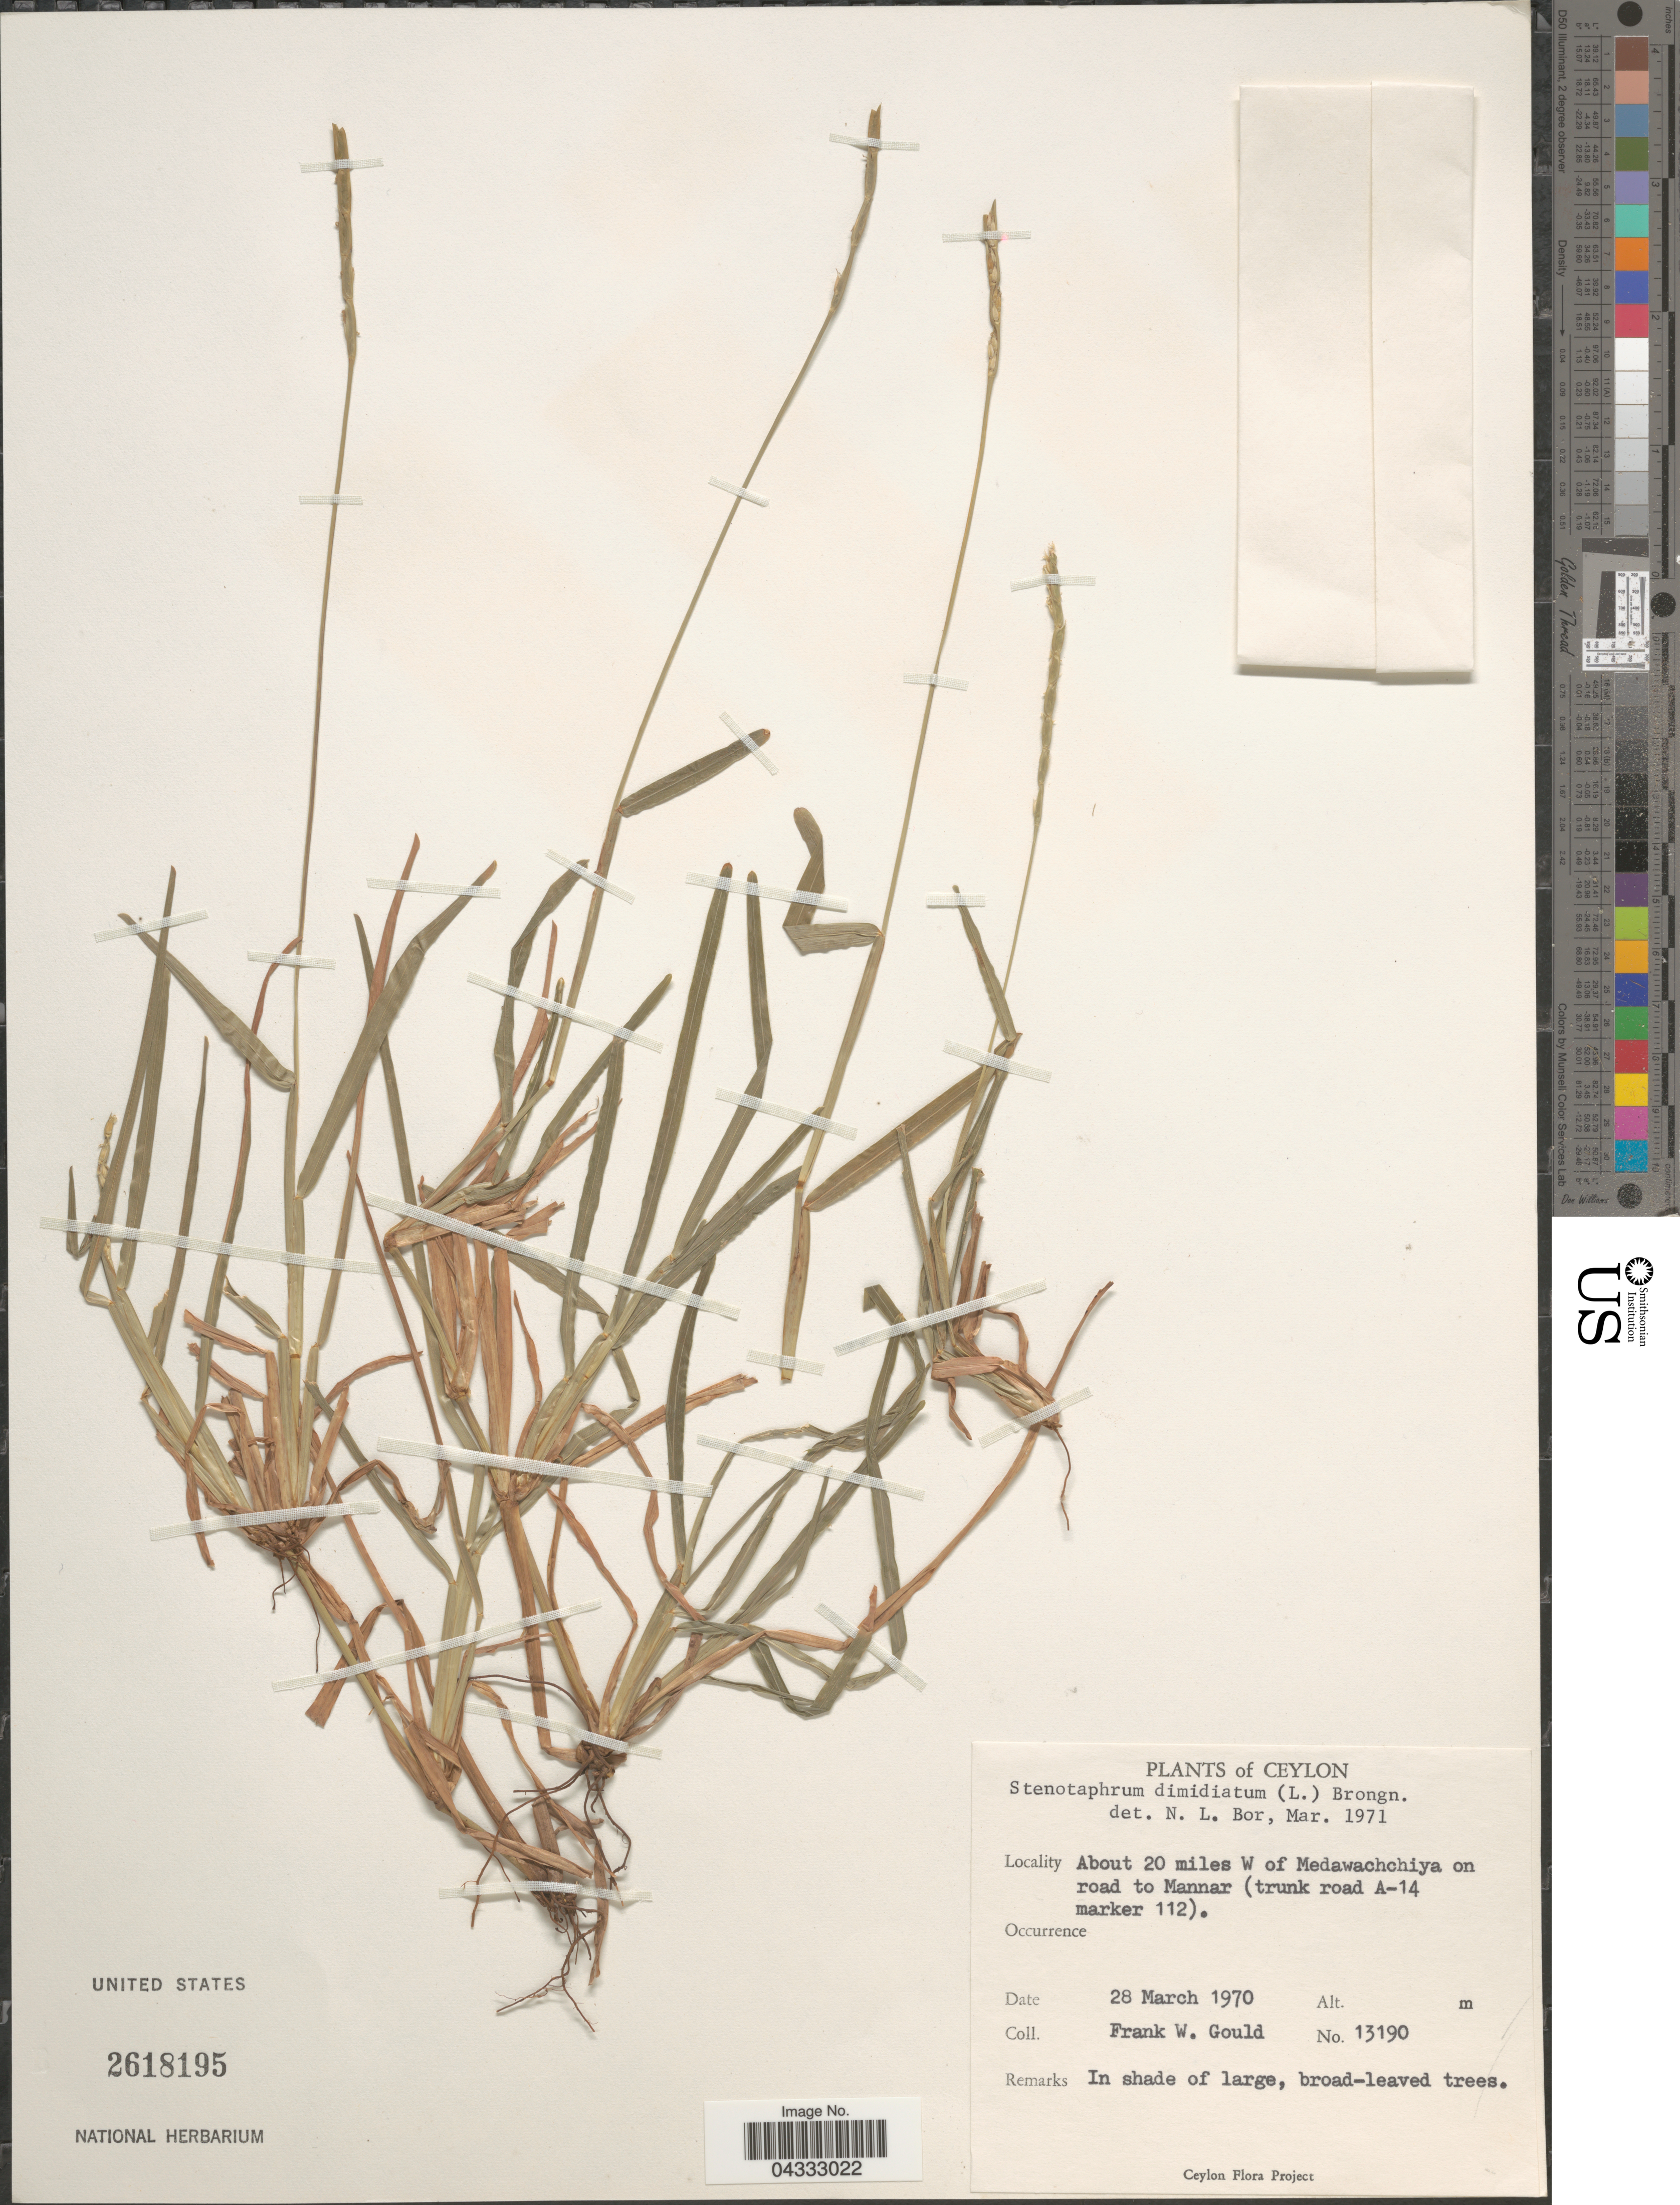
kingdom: Plantae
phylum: Tracheophyta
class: Liliopsida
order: Poales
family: Poaceae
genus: Stenotaphrum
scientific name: Stenotaphrum dimidiatum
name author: (L.) Brongn.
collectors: F. W. Gould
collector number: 13190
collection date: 1970-03-28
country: Sri Lanka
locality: Ceylon. About 20 miles W of Medawachchiya on road to Mannar (trunk road A-14 marker 112).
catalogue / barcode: US 2618195